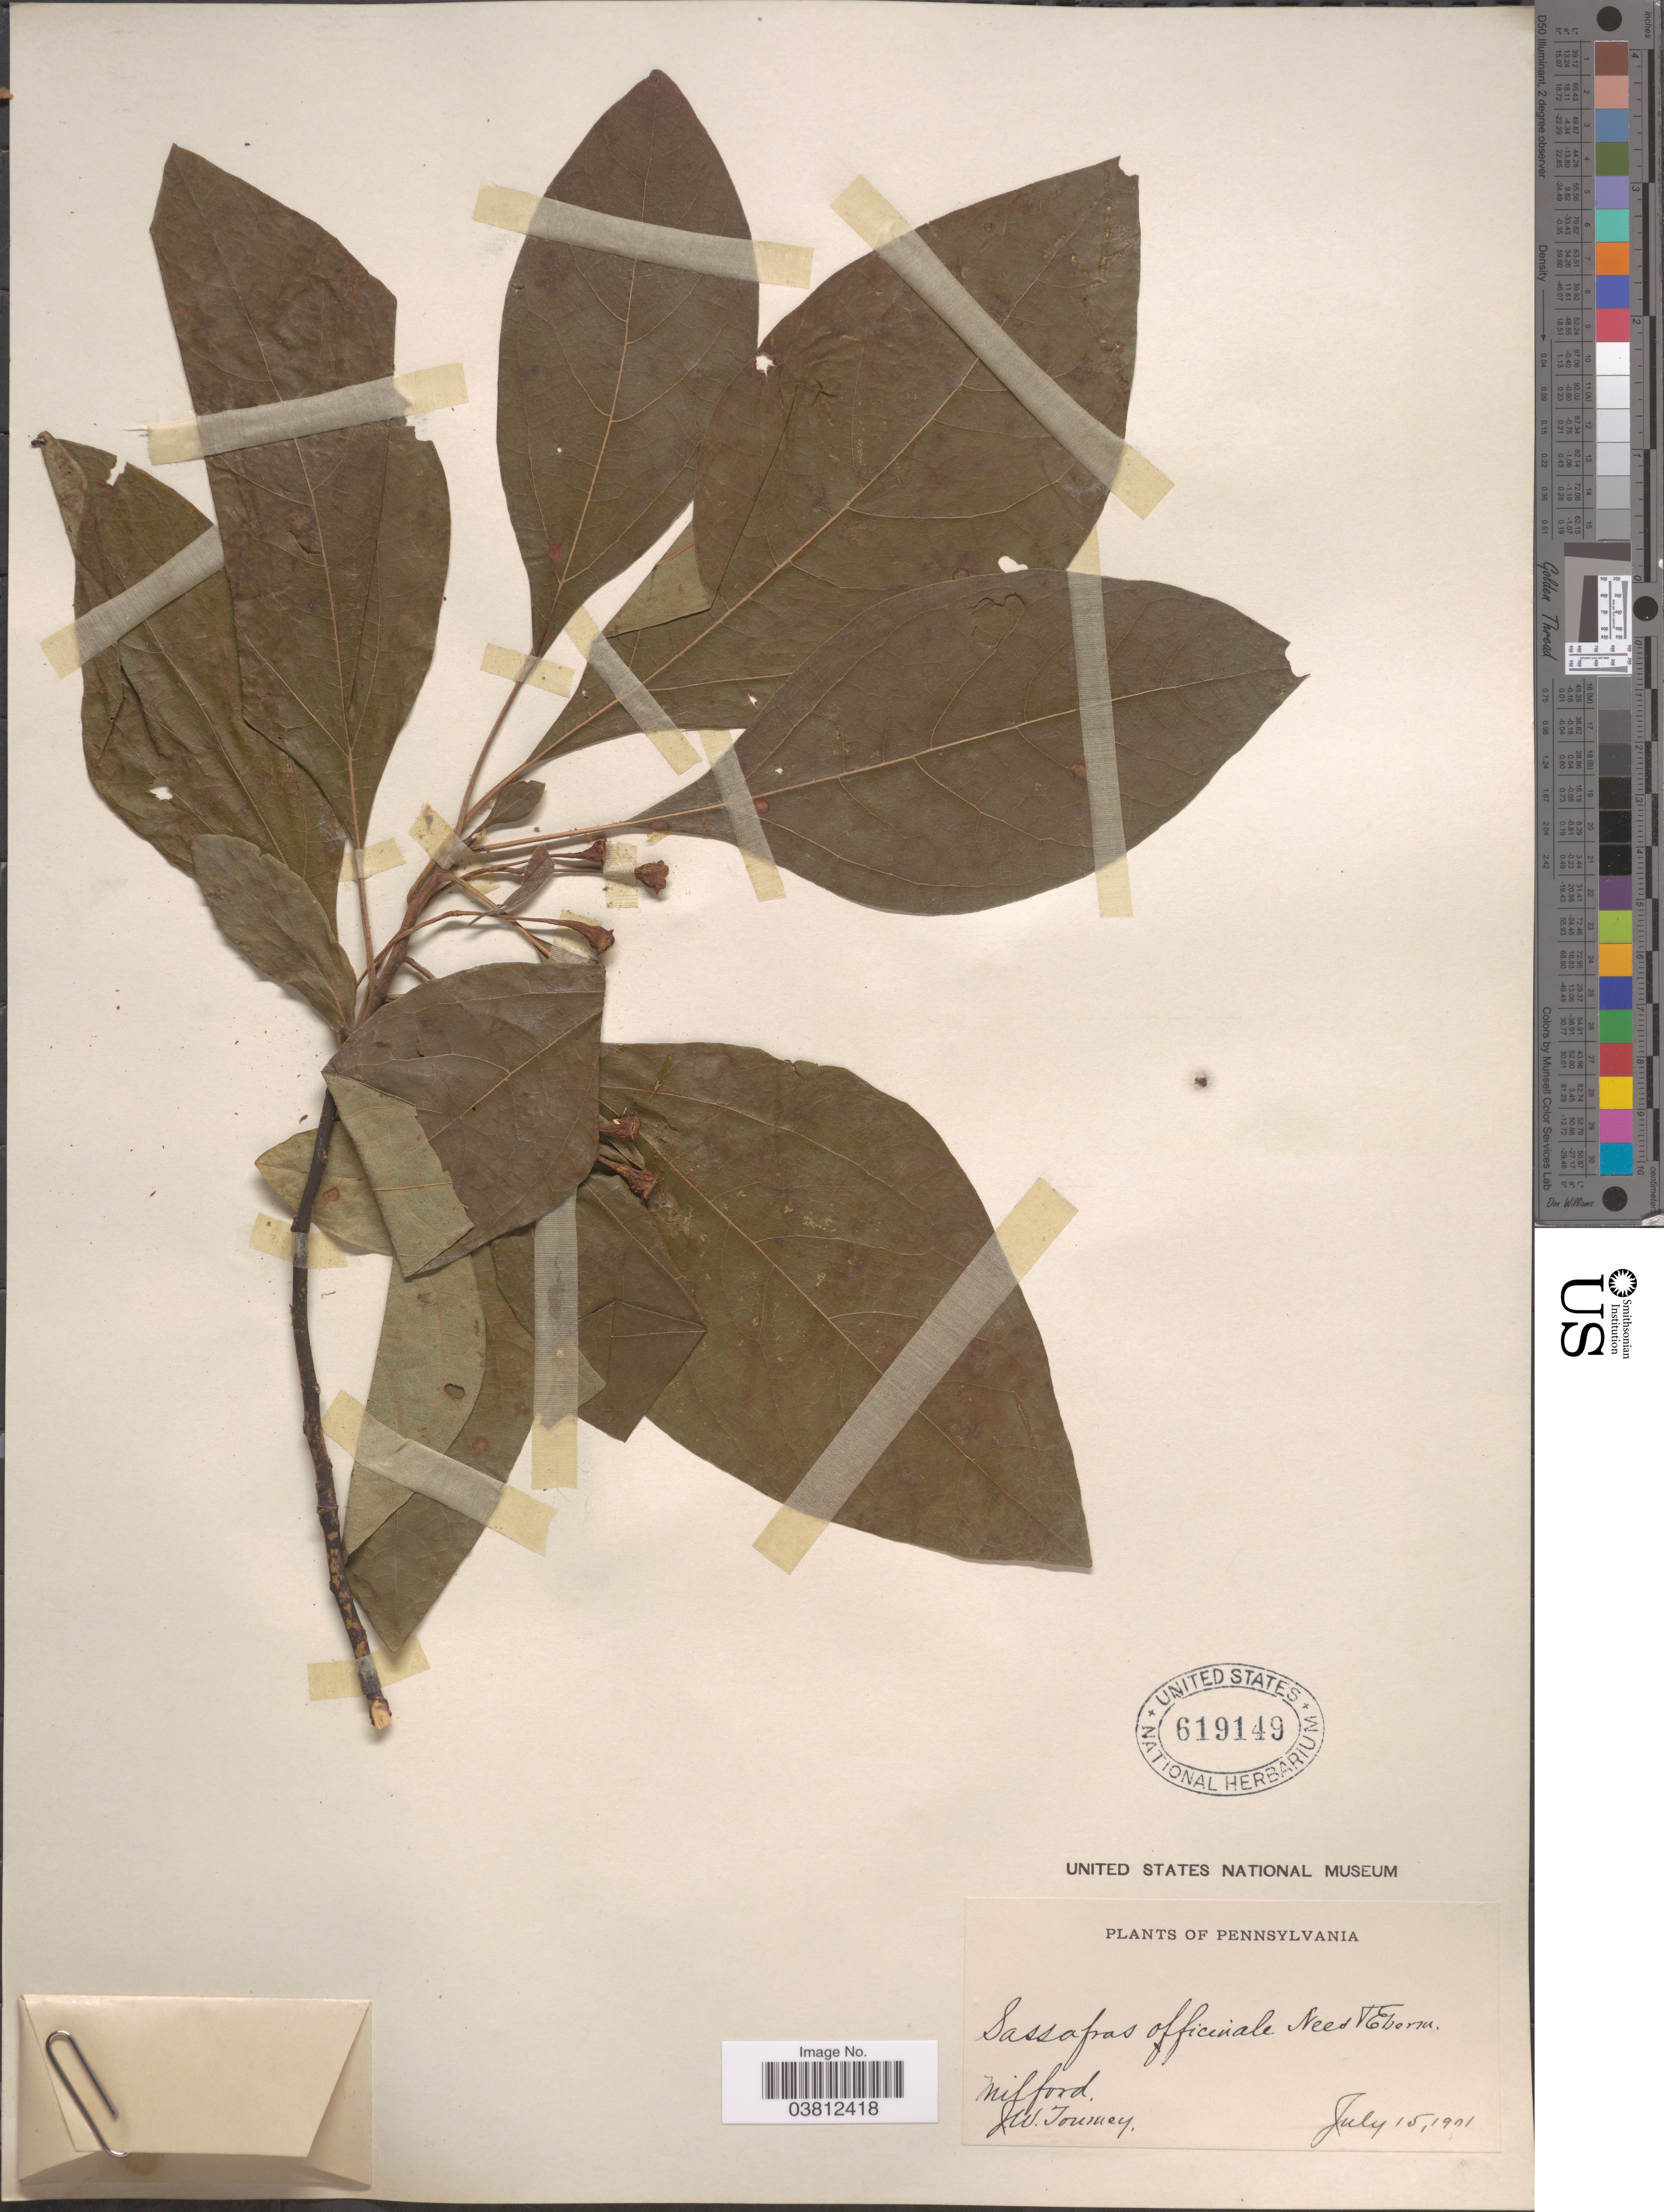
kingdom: Plantae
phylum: Tracheophyta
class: Magnoliopsida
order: Laurales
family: Lauraceae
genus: Sassafras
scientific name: Sassafras albidum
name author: (Nutt.) Nees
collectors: J. Tourney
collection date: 1901-07-15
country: United States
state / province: Pennsylvania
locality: Milford.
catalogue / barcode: US 619149